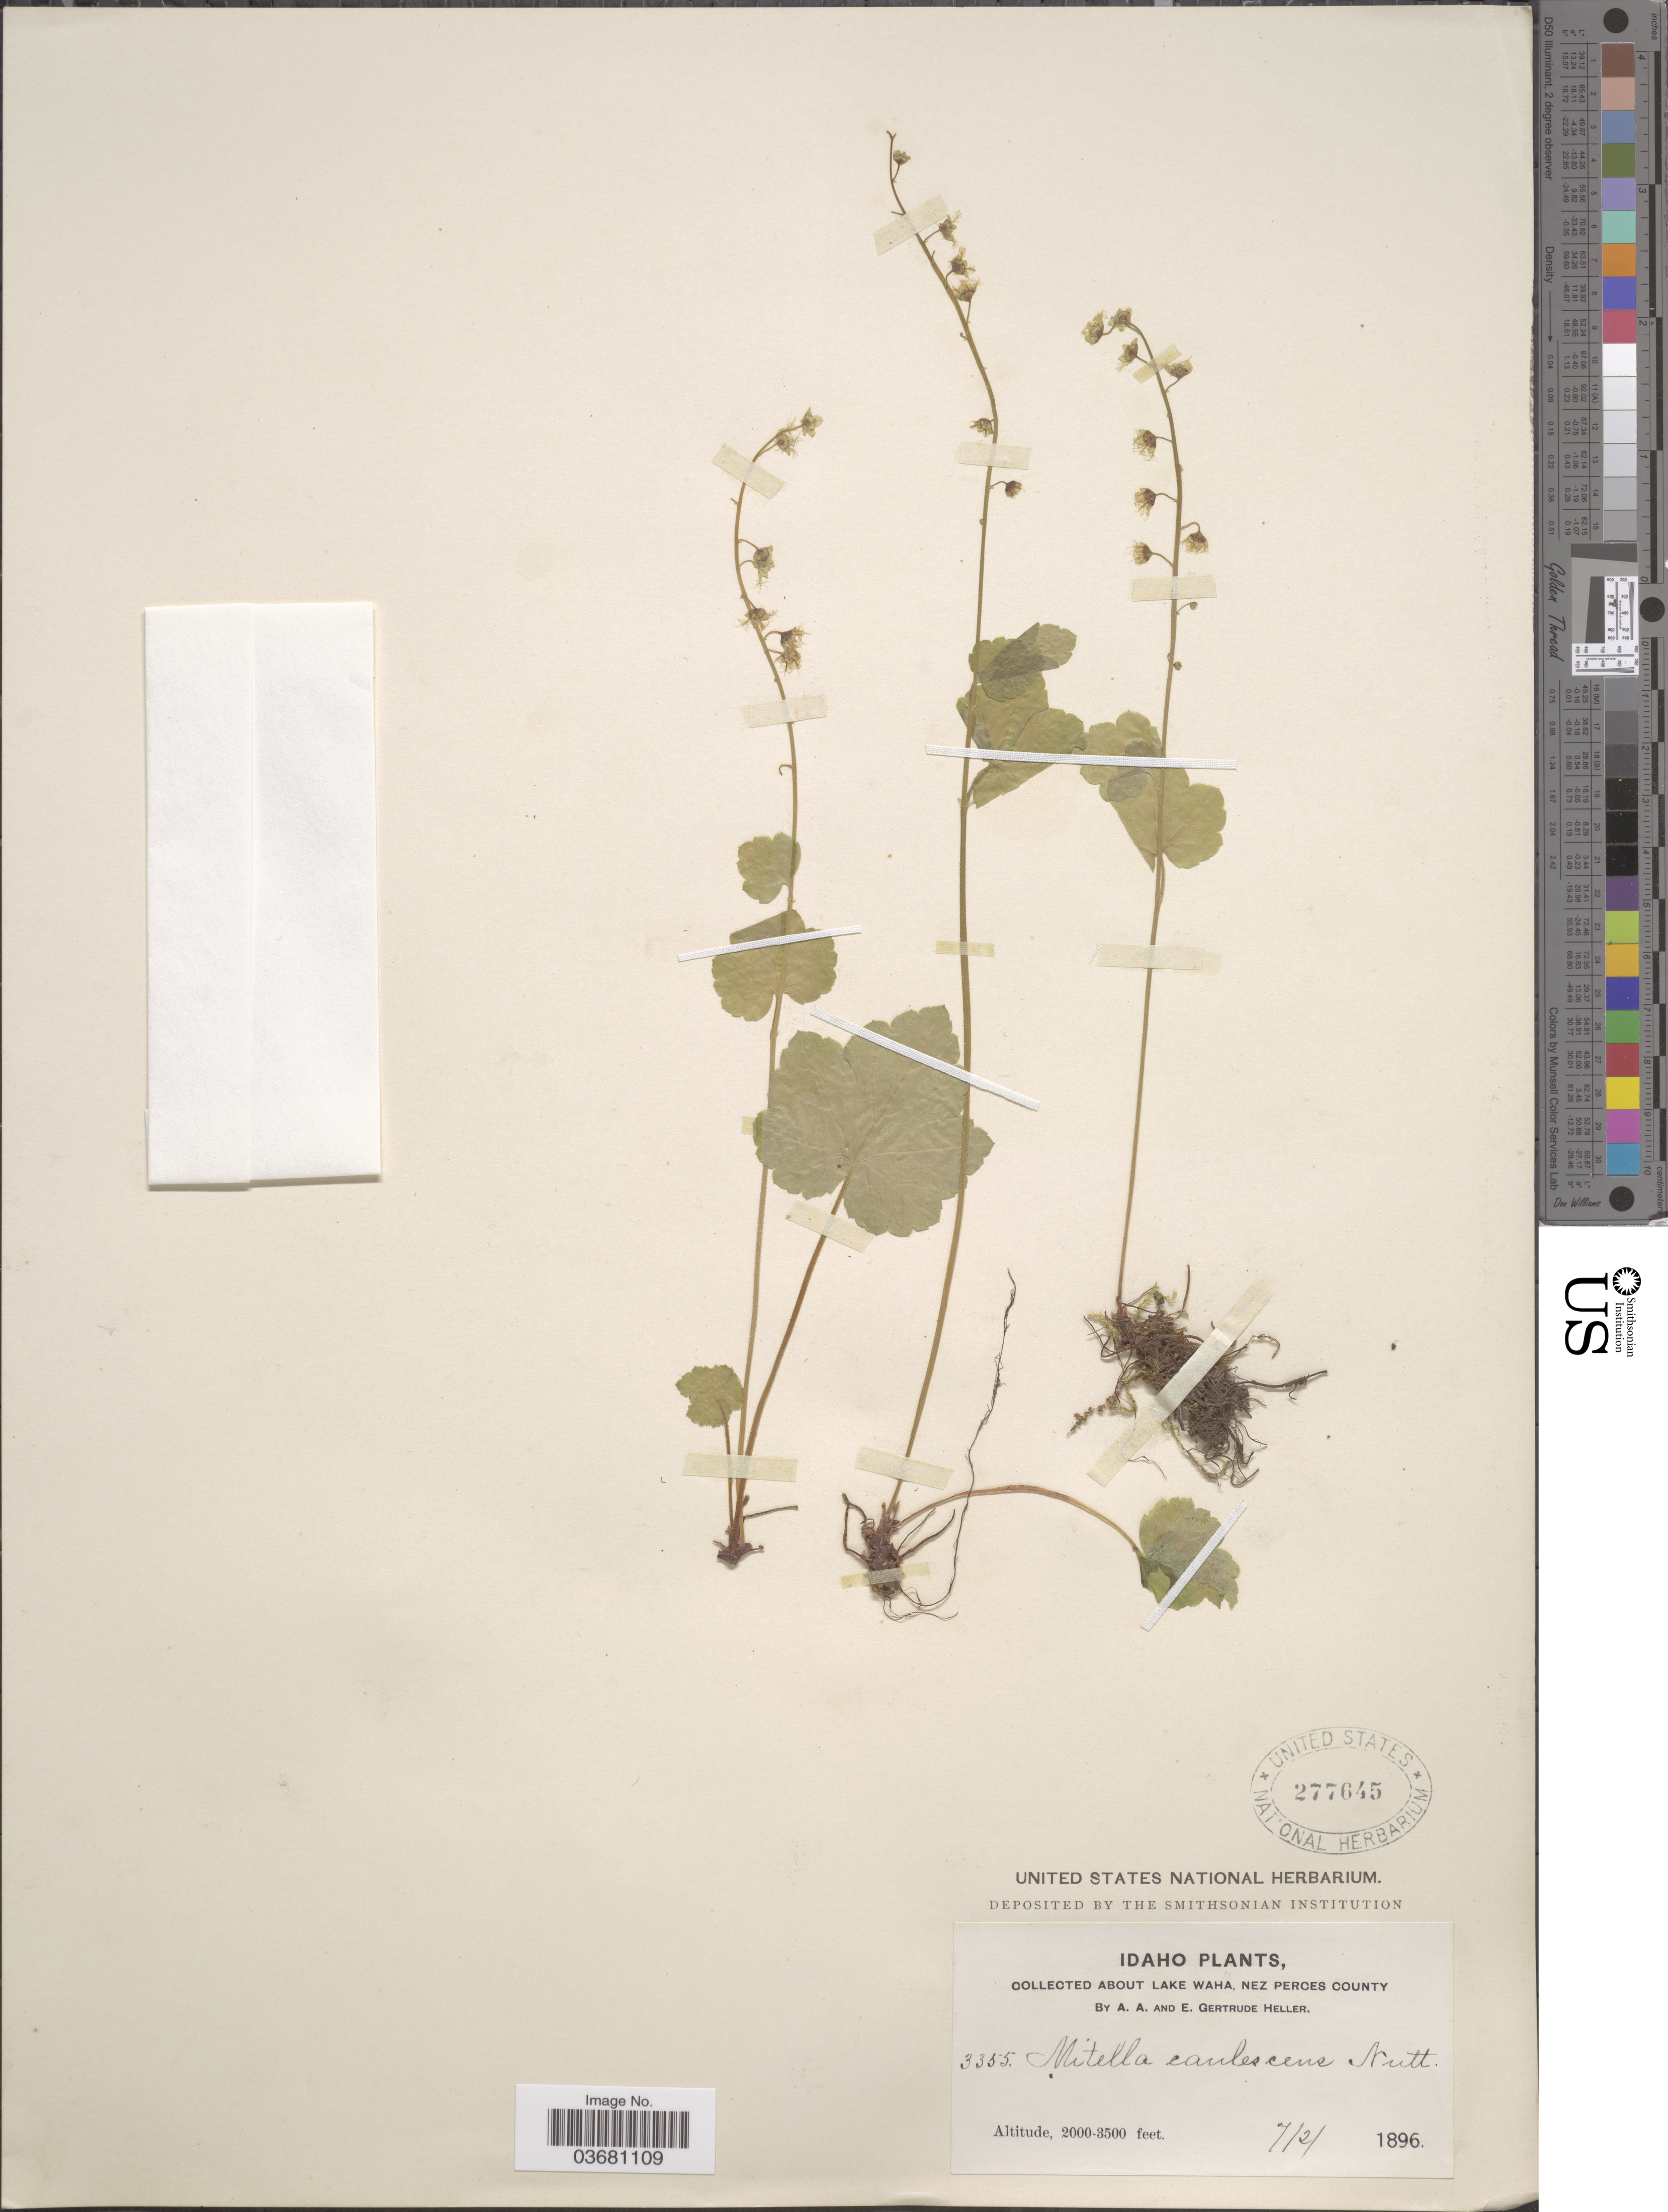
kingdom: Plantae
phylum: Tracheophyta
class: Magnoliopsida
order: Saxifragales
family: Saxifragaceae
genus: Mitella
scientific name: Mitella caulescens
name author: (Nutt.) Howell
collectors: A. A. Heller & E. G. Heller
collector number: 3355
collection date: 1896-07-02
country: United States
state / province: Idaho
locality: About Lake Waha, Nez Perces County.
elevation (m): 610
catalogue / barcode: US 277645